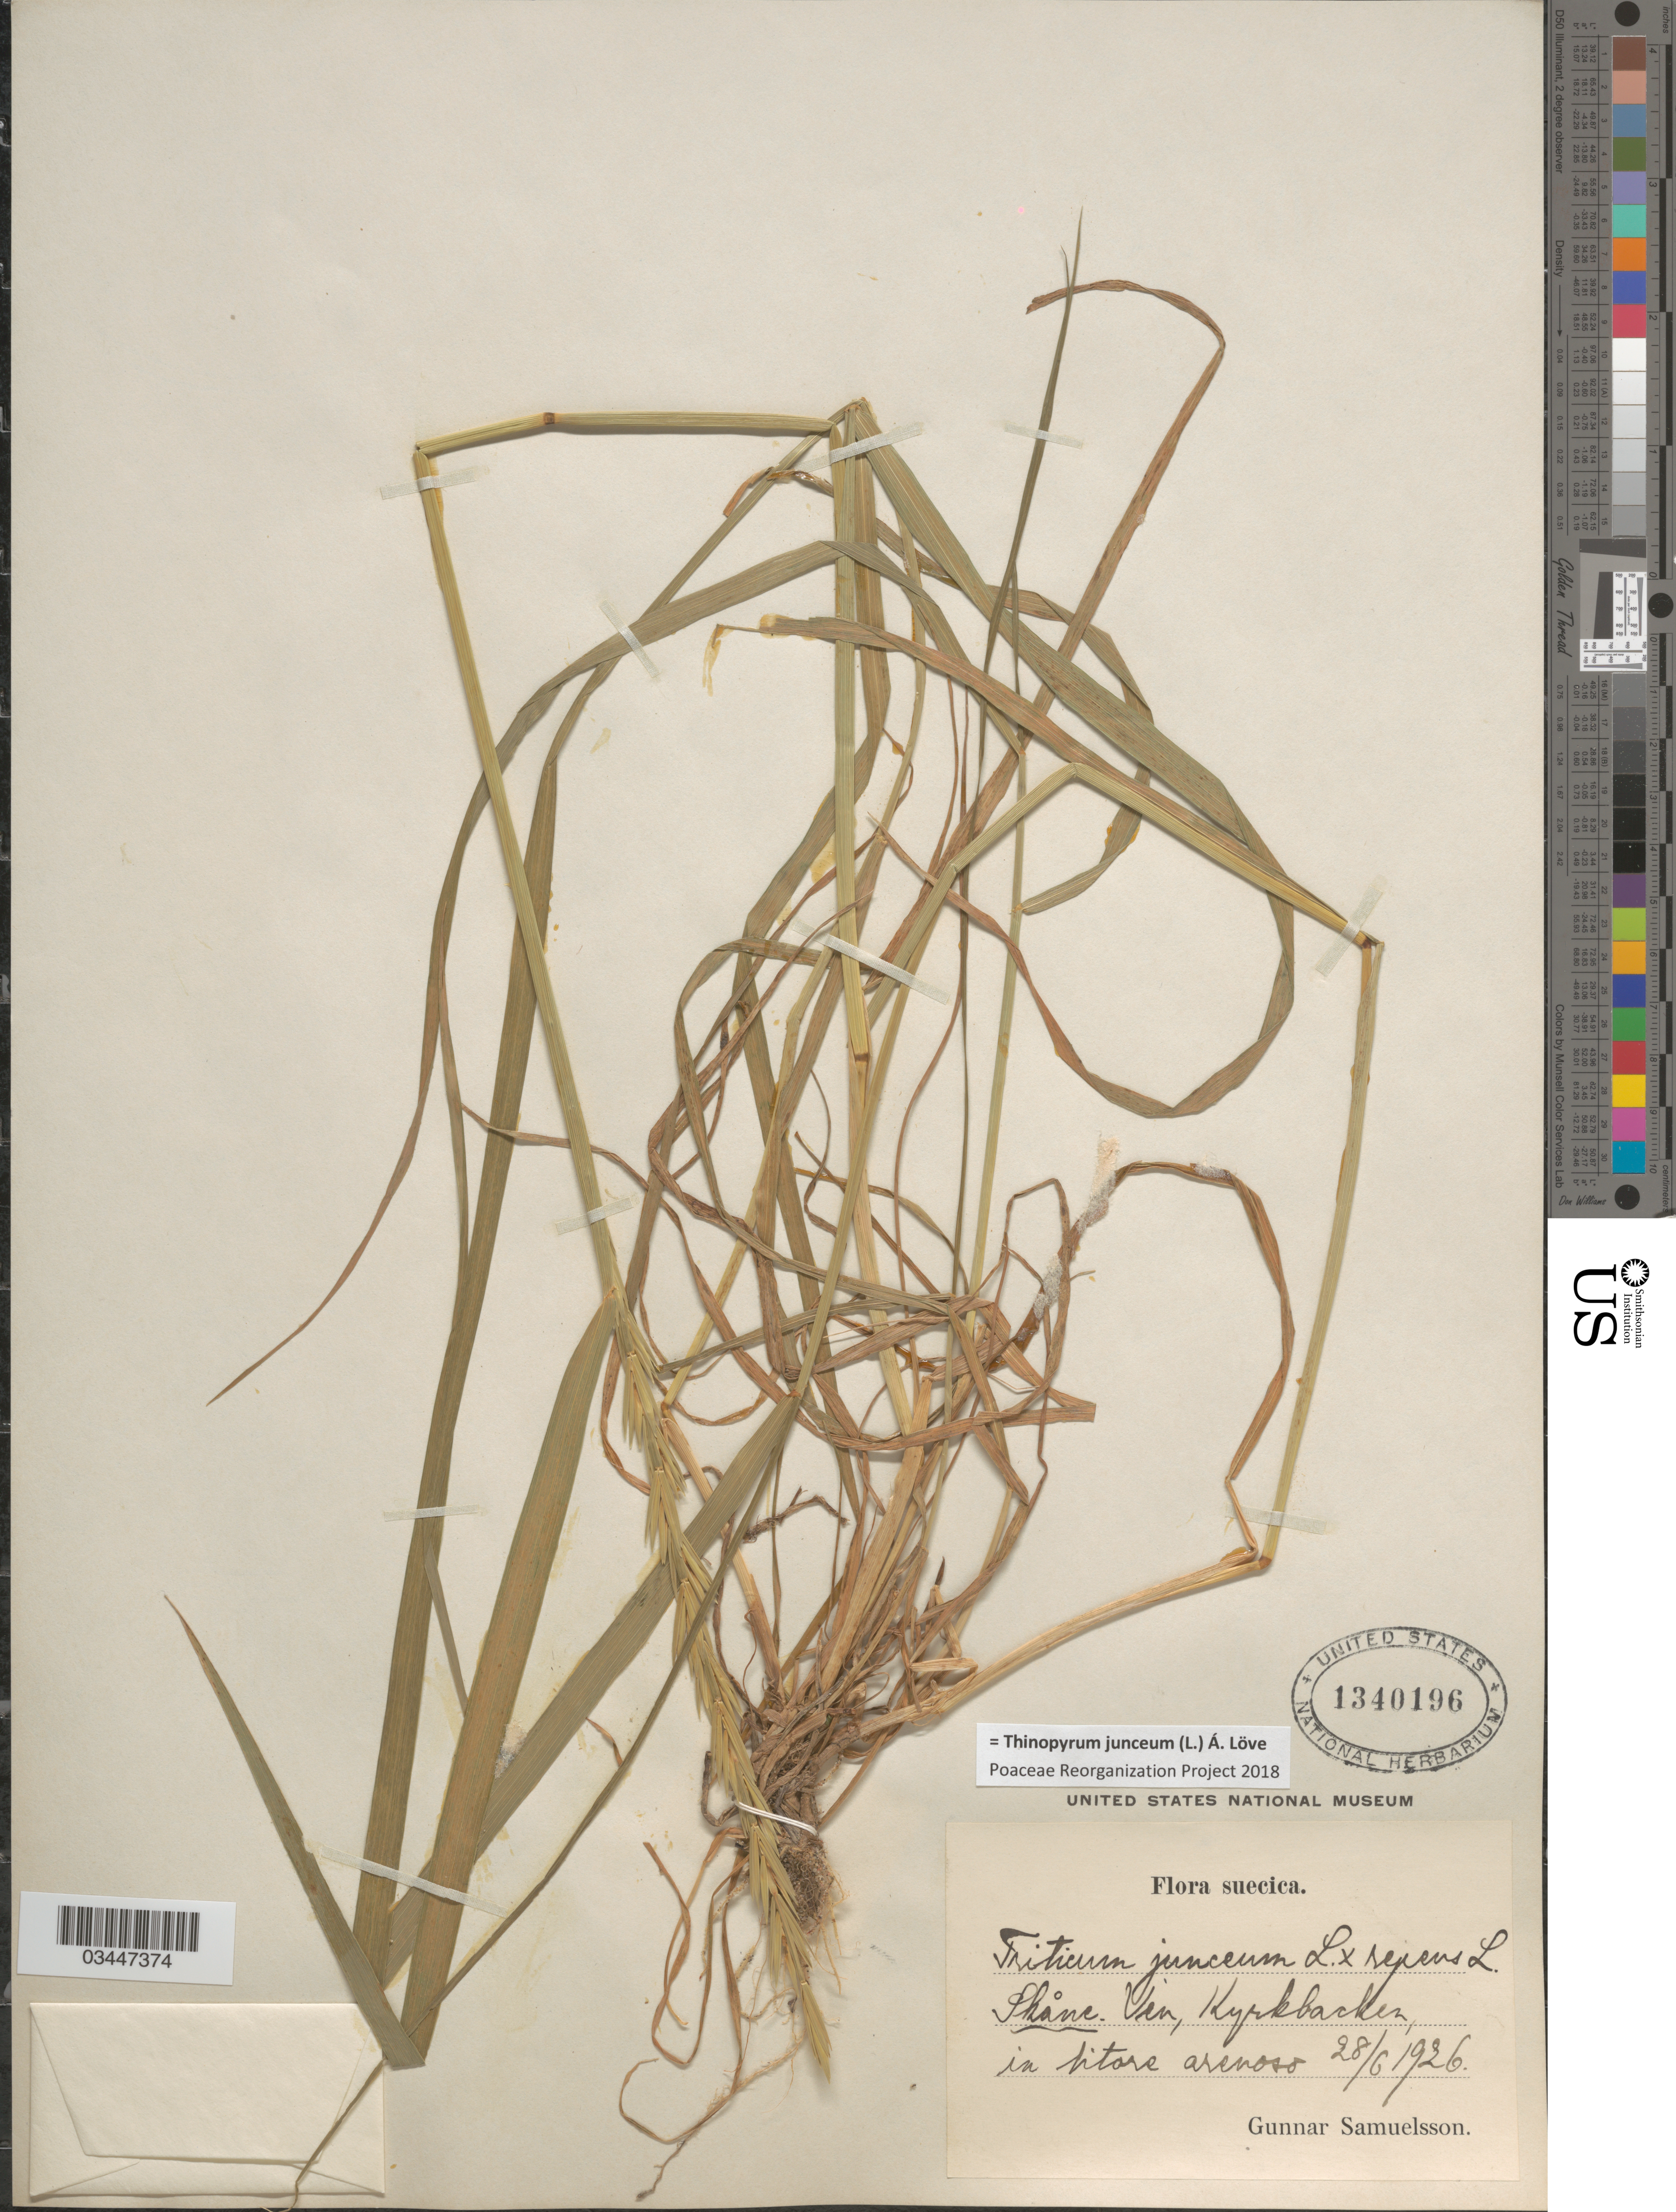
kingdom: Plantae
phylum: Tracheophyta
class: Liliopsida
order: Poales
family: Poaceae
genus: Thinopyrum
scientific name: Thinopyrum junceum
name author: (L.) Á. Löve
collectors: G. Samuelsson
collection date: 1926-06-28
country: Sweden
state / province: Skåne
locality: Suecica. Vin, Kyrkbackez, in litore arenoso.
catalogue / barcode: US 1340196